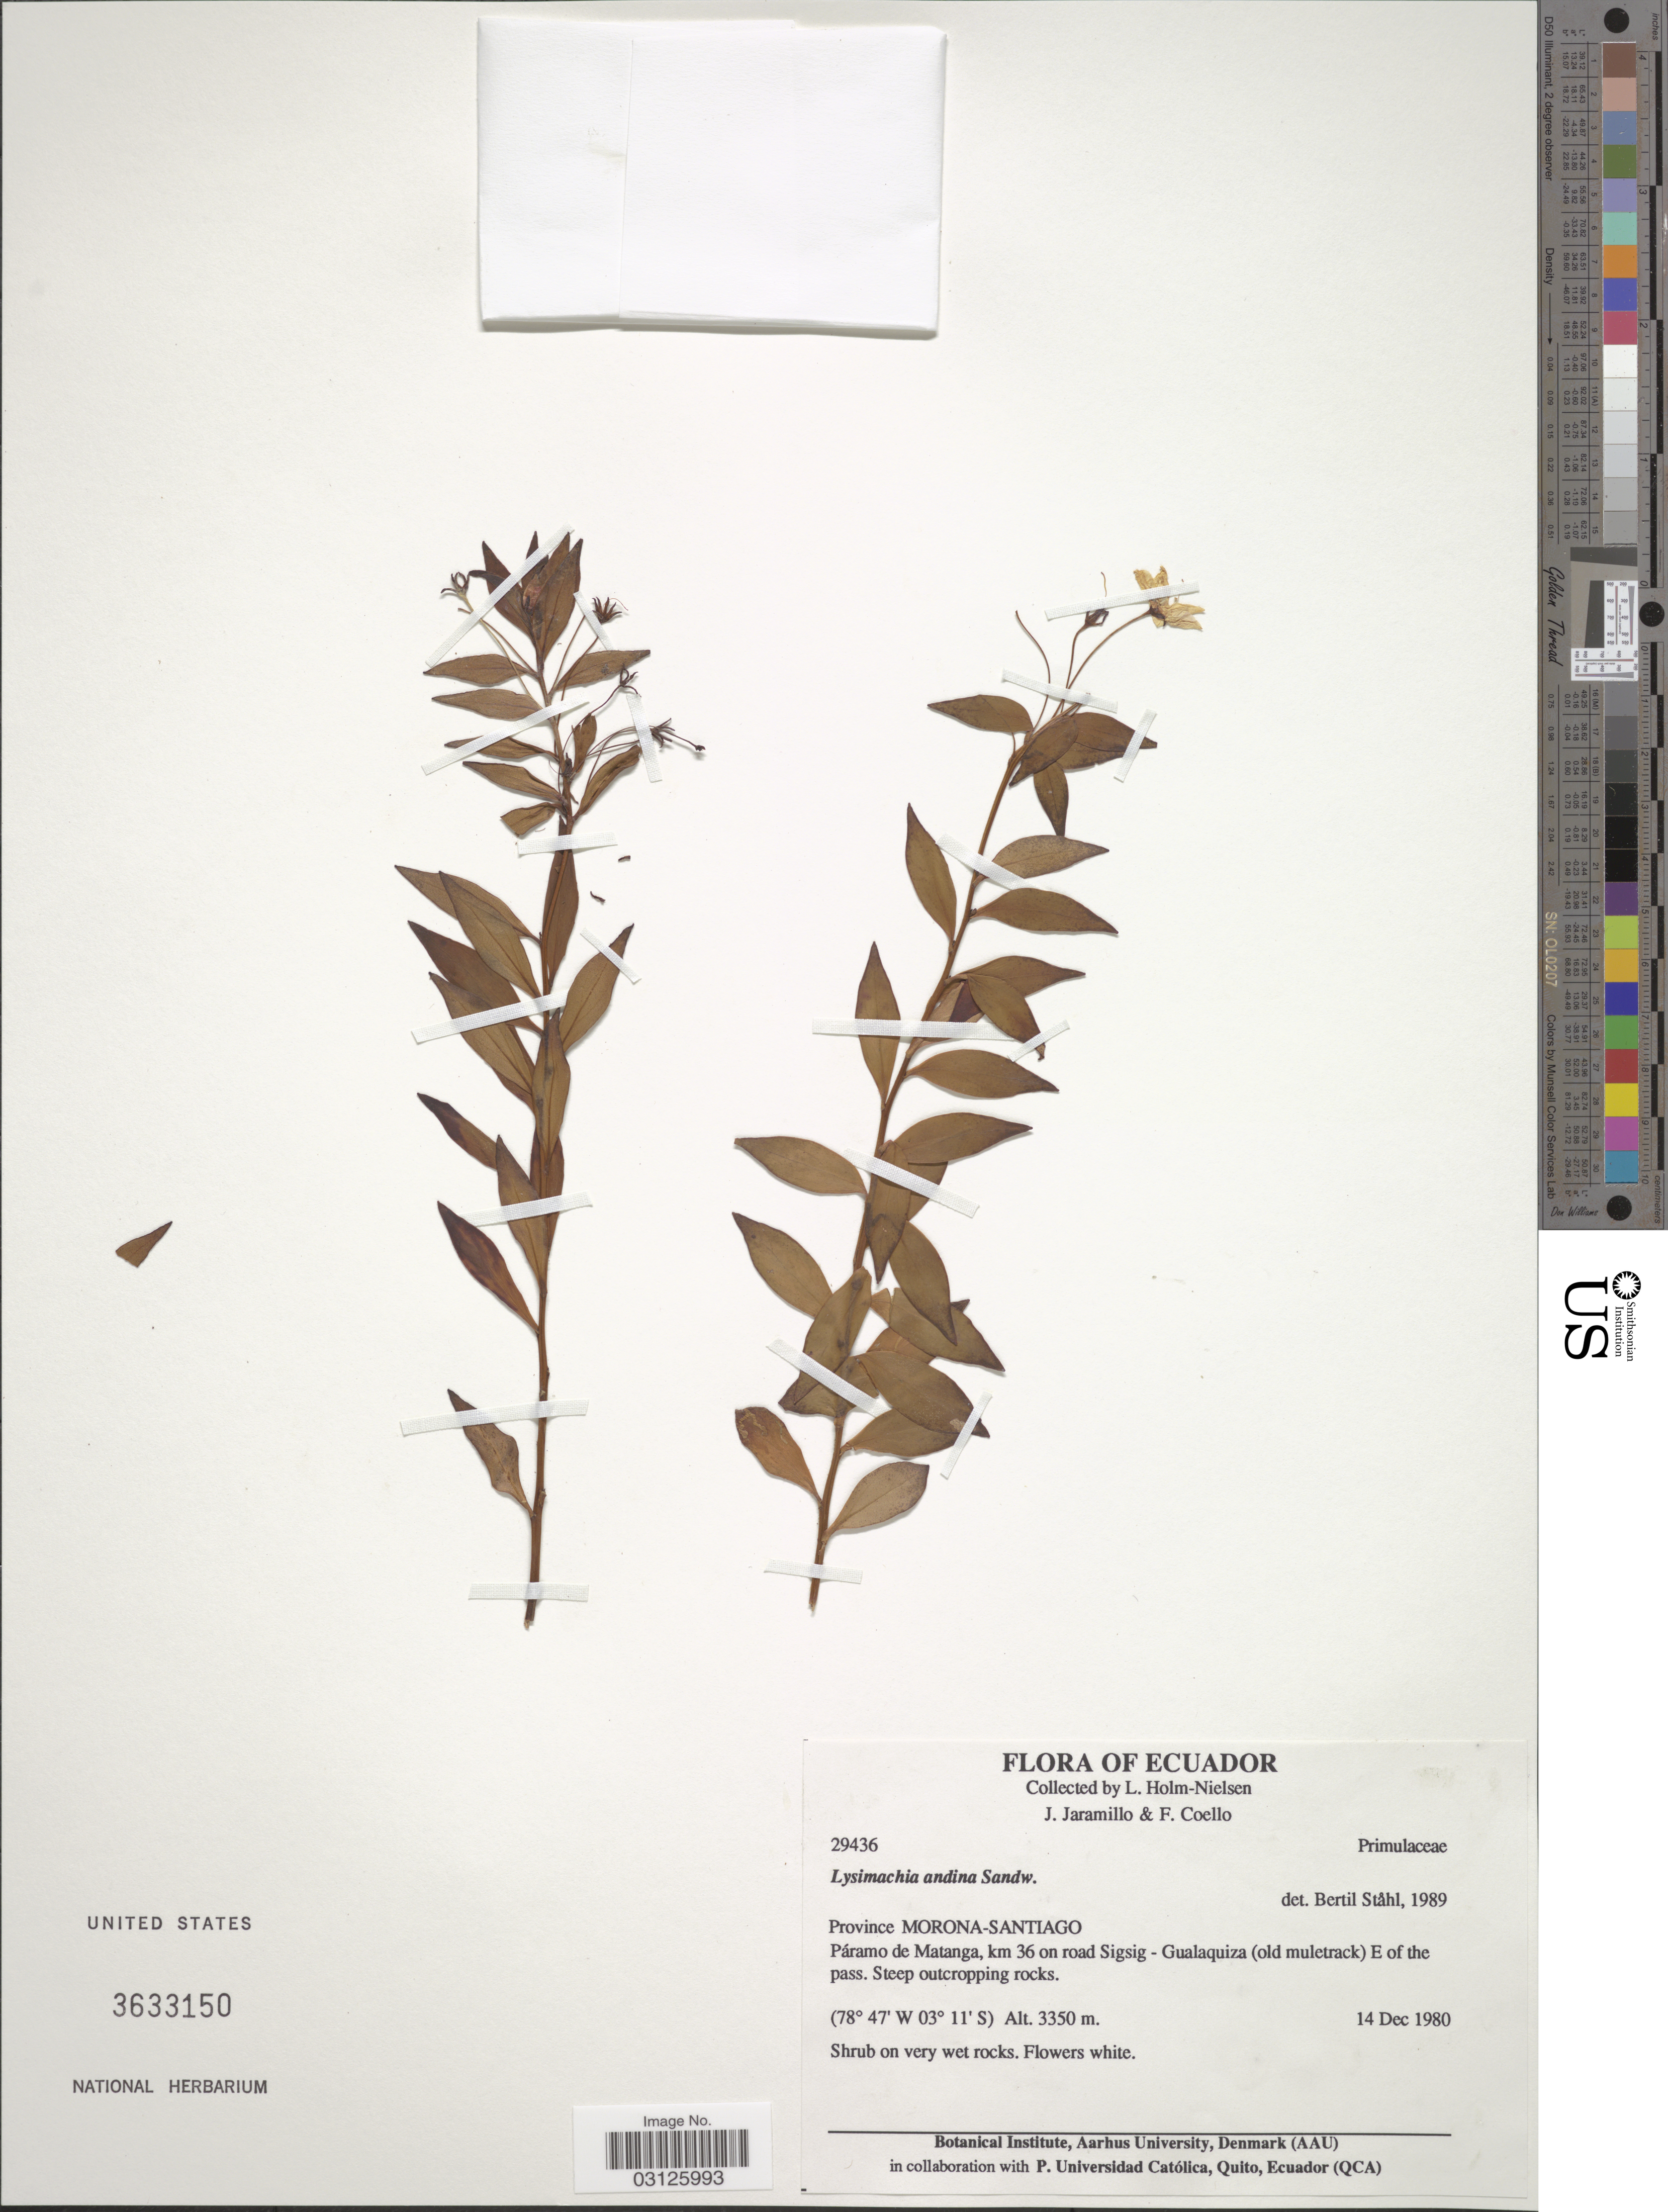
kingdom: Plantae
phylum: Tracheophyta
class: Magnoliopsida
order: Ericales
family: Primulaceae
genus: Lysimachia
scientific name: Lysimachia andina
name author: Sandwith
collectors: L. Holm-Nielsen, J. Jaramillo & F. Coello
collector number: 29436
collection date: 1980-12-14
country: Ecuador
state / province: Morona-Santiago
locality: Province Morona-Santiago. Páramo de Matanga, km 36 on road Sigsig - Gualaquiza (old muletrack) E of the pass.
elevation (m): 3350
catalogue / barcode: US 3633150